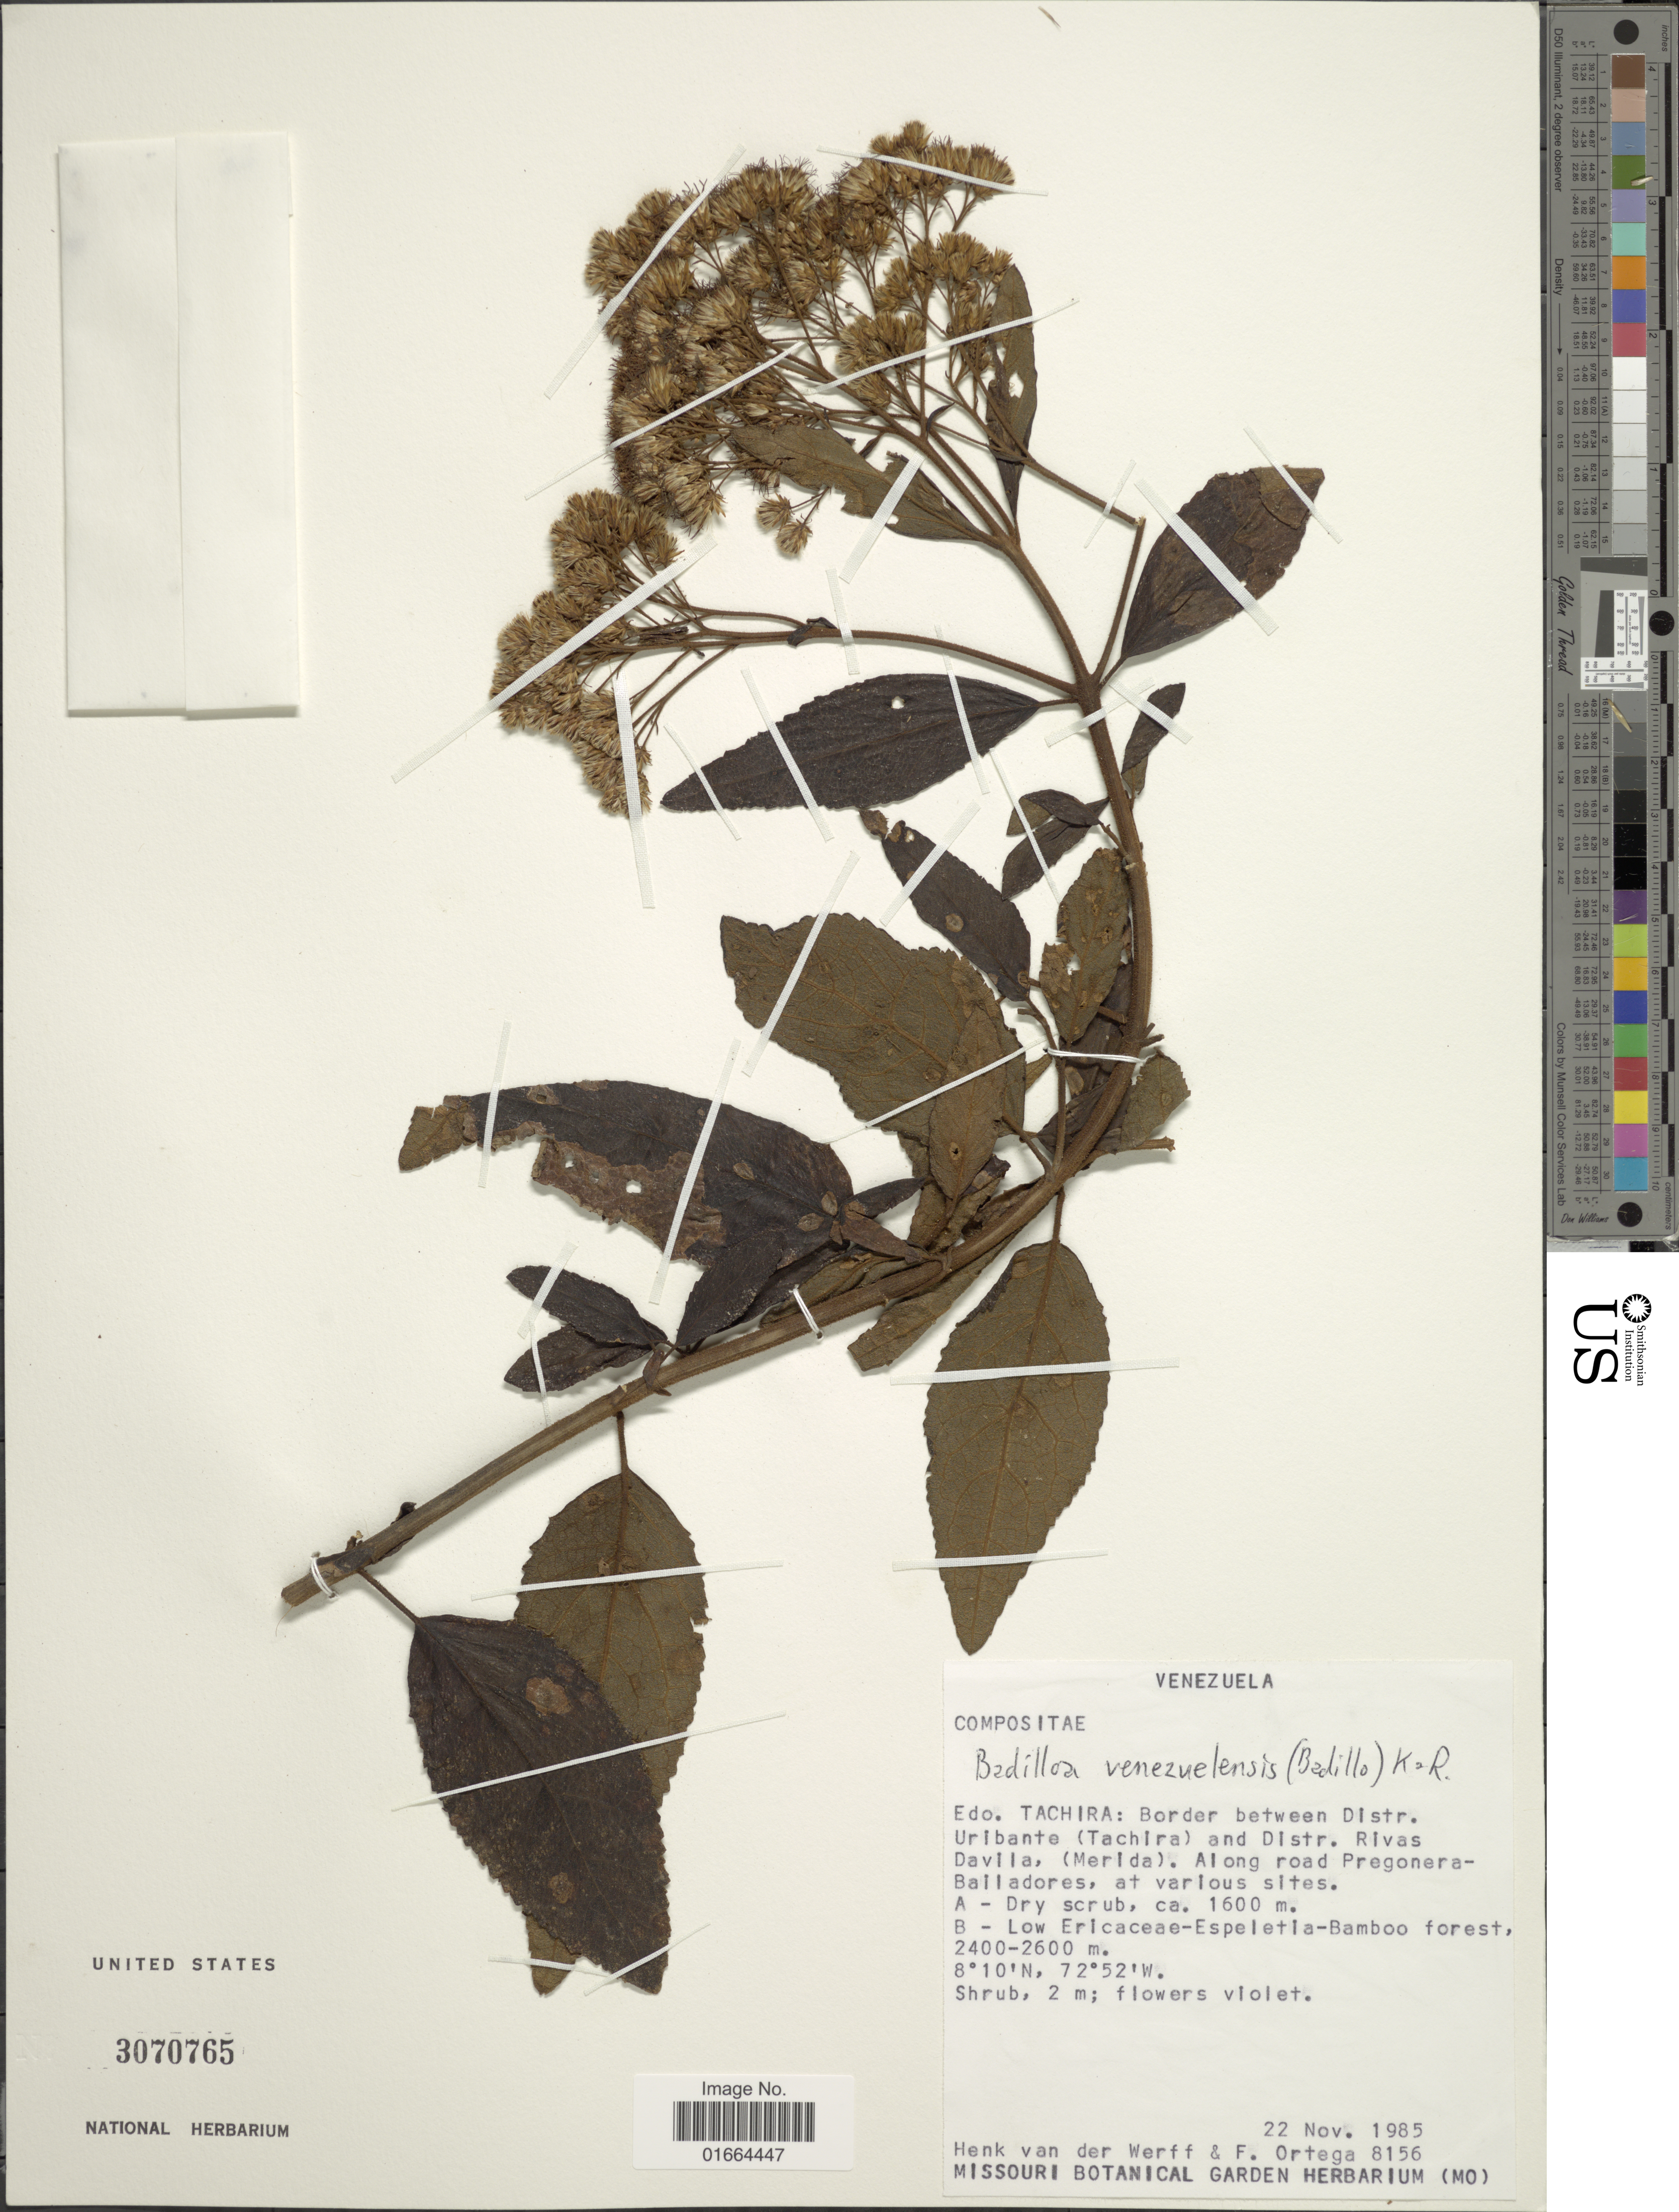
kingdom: Plantae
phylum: Tracheophyta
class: Magnoliopsida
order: Asterales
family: Asteraceae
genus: Badilloa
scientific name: Badilloa venezuelensis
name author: (V.M. Badillo) R.M. King & H. Rob.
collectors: H. van der Werff & F. J. Ortega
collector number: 8156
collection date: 1985-11-22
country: Venezuela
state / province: Tachira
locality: Edo. Tachira: Border between Distr. Uribante (Tachira) and Distr. Rivas Davilla, (Merida), along road Pregonera Bailadores, at various sites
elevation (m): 1600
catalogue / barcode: US 3070765